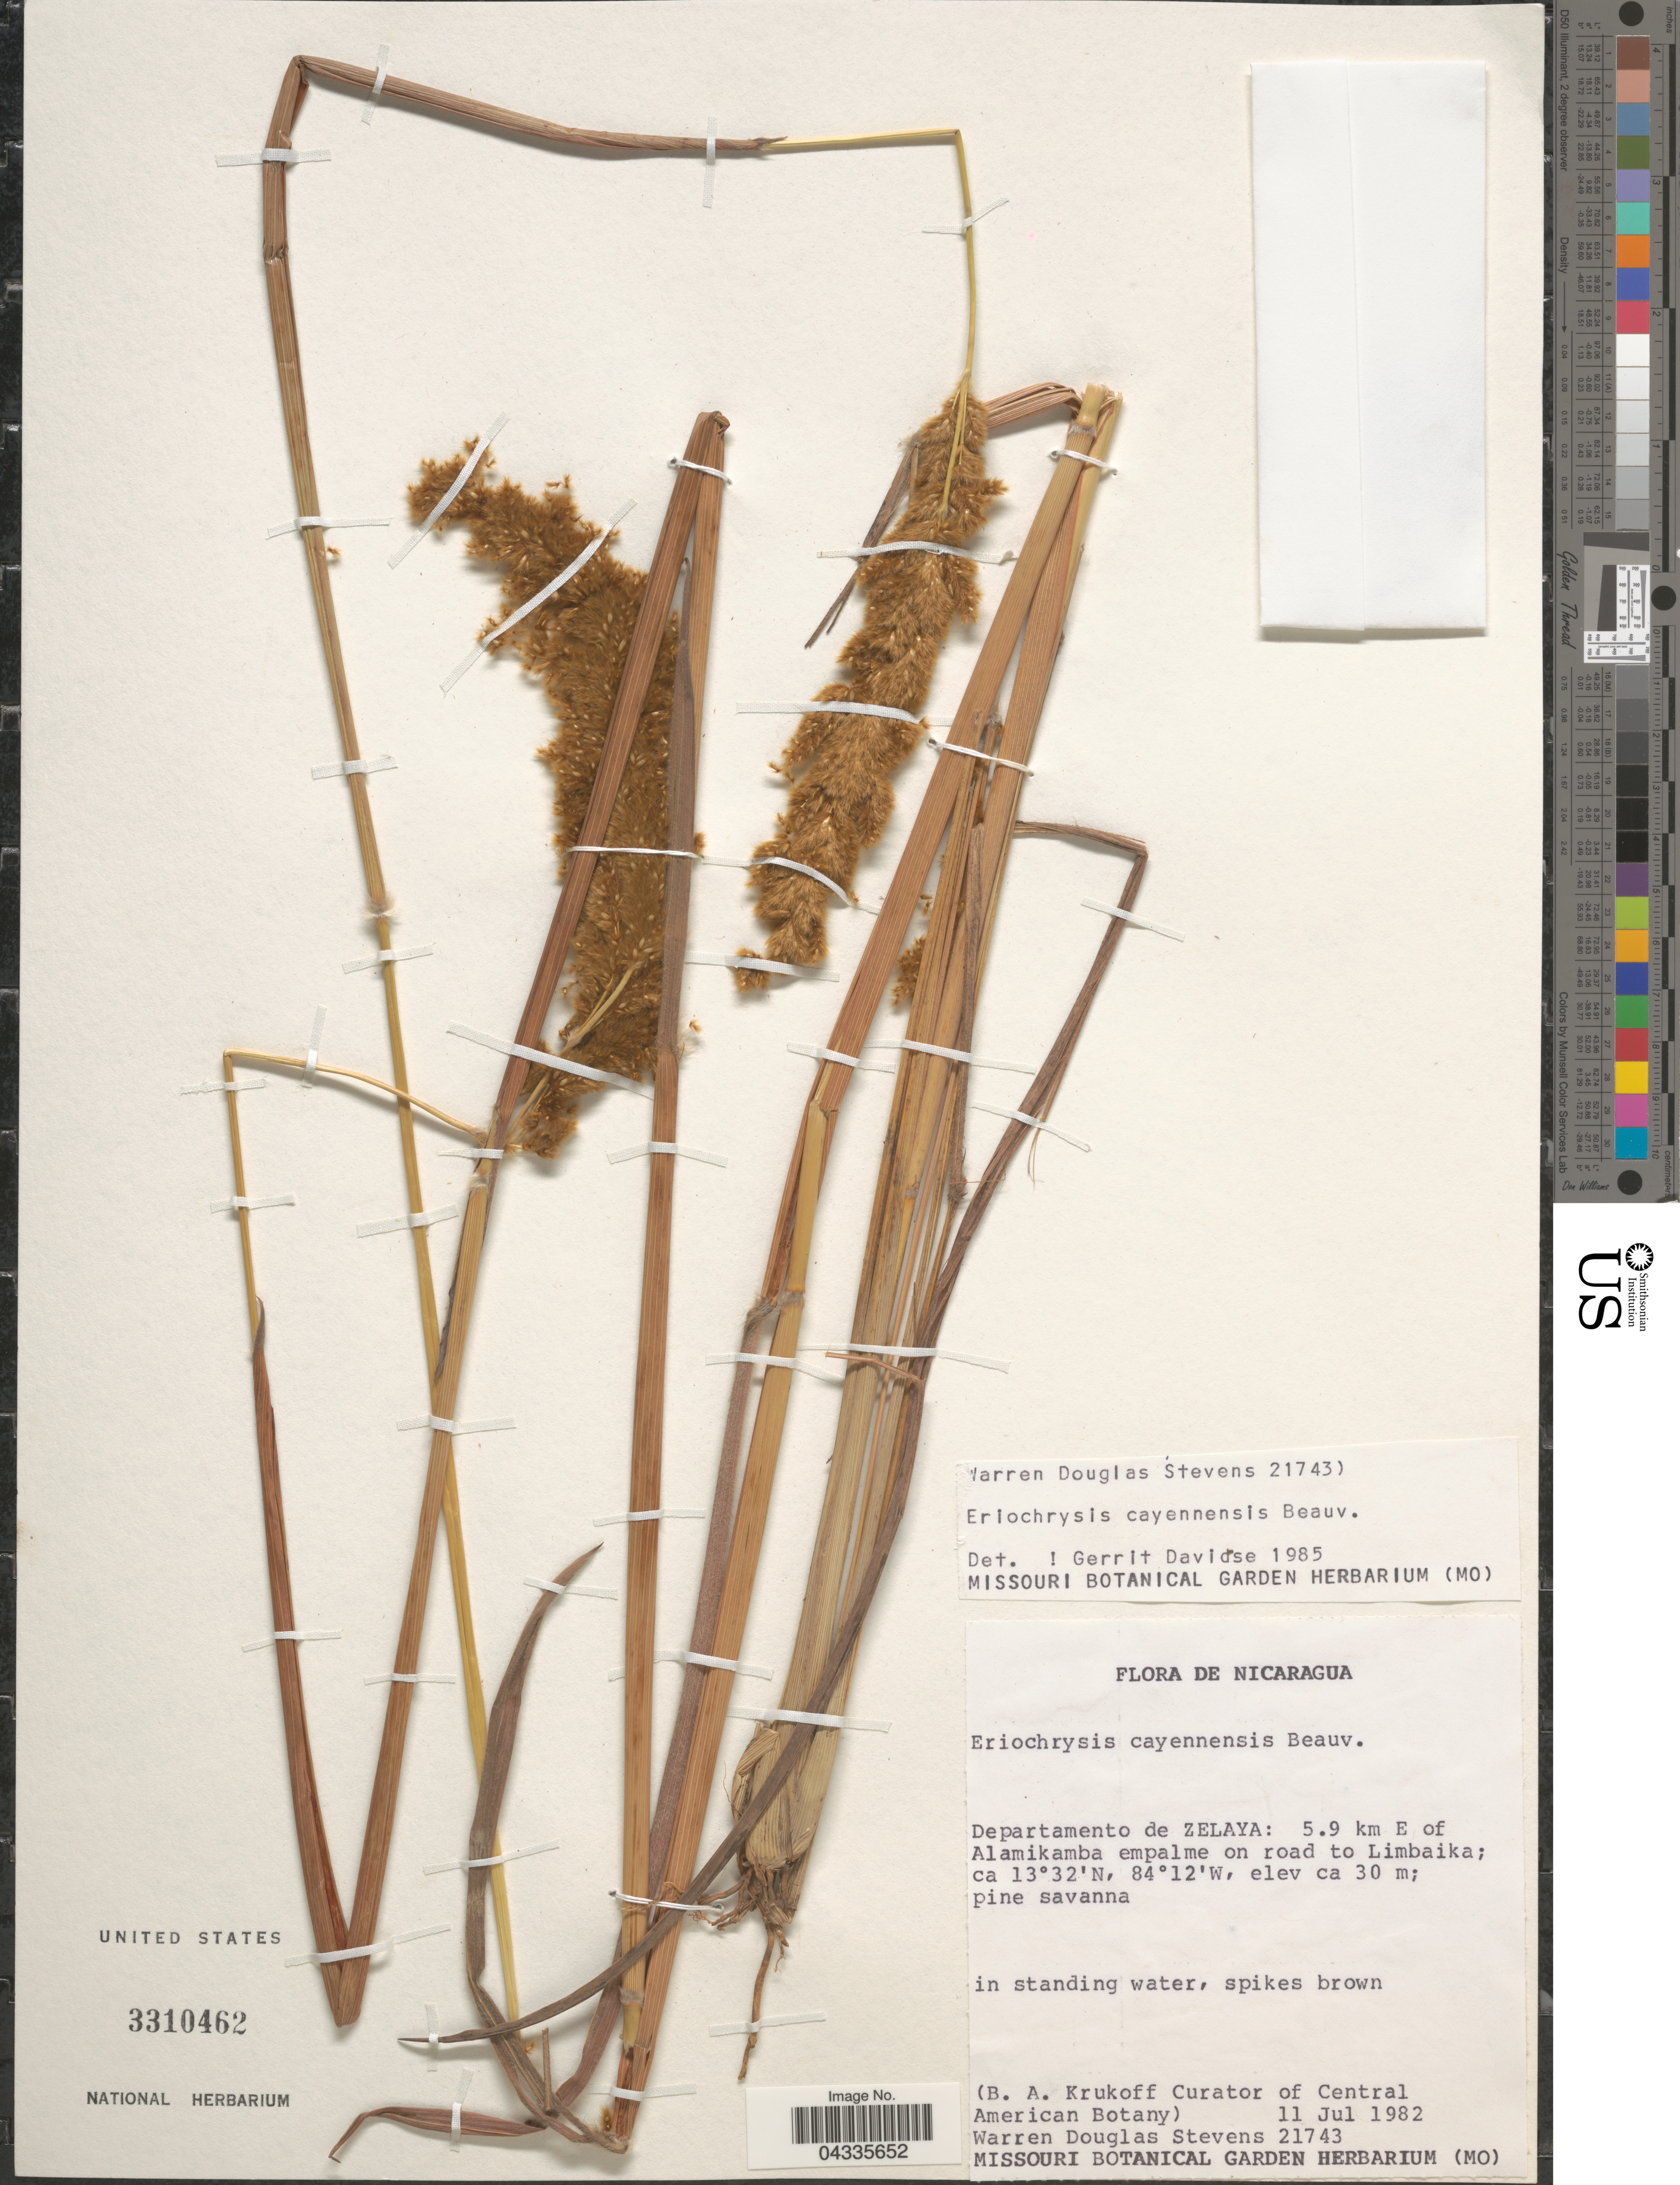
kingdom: Plantae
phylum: Tracheophyta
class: Liliopsida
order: Poales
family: Poaceae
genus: Eriochrysis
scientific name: Eriochrysis cayennensis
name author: P. Beauv.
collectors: W. D. Stevens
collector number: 21743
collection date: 1982-07-11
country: Nicaragua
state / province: Atlántico Norte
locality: Departamento de Zelaya: 5.9 km E of Alamikamba empalme on road to Limbaika.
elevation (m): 30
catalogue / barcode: US 3310462